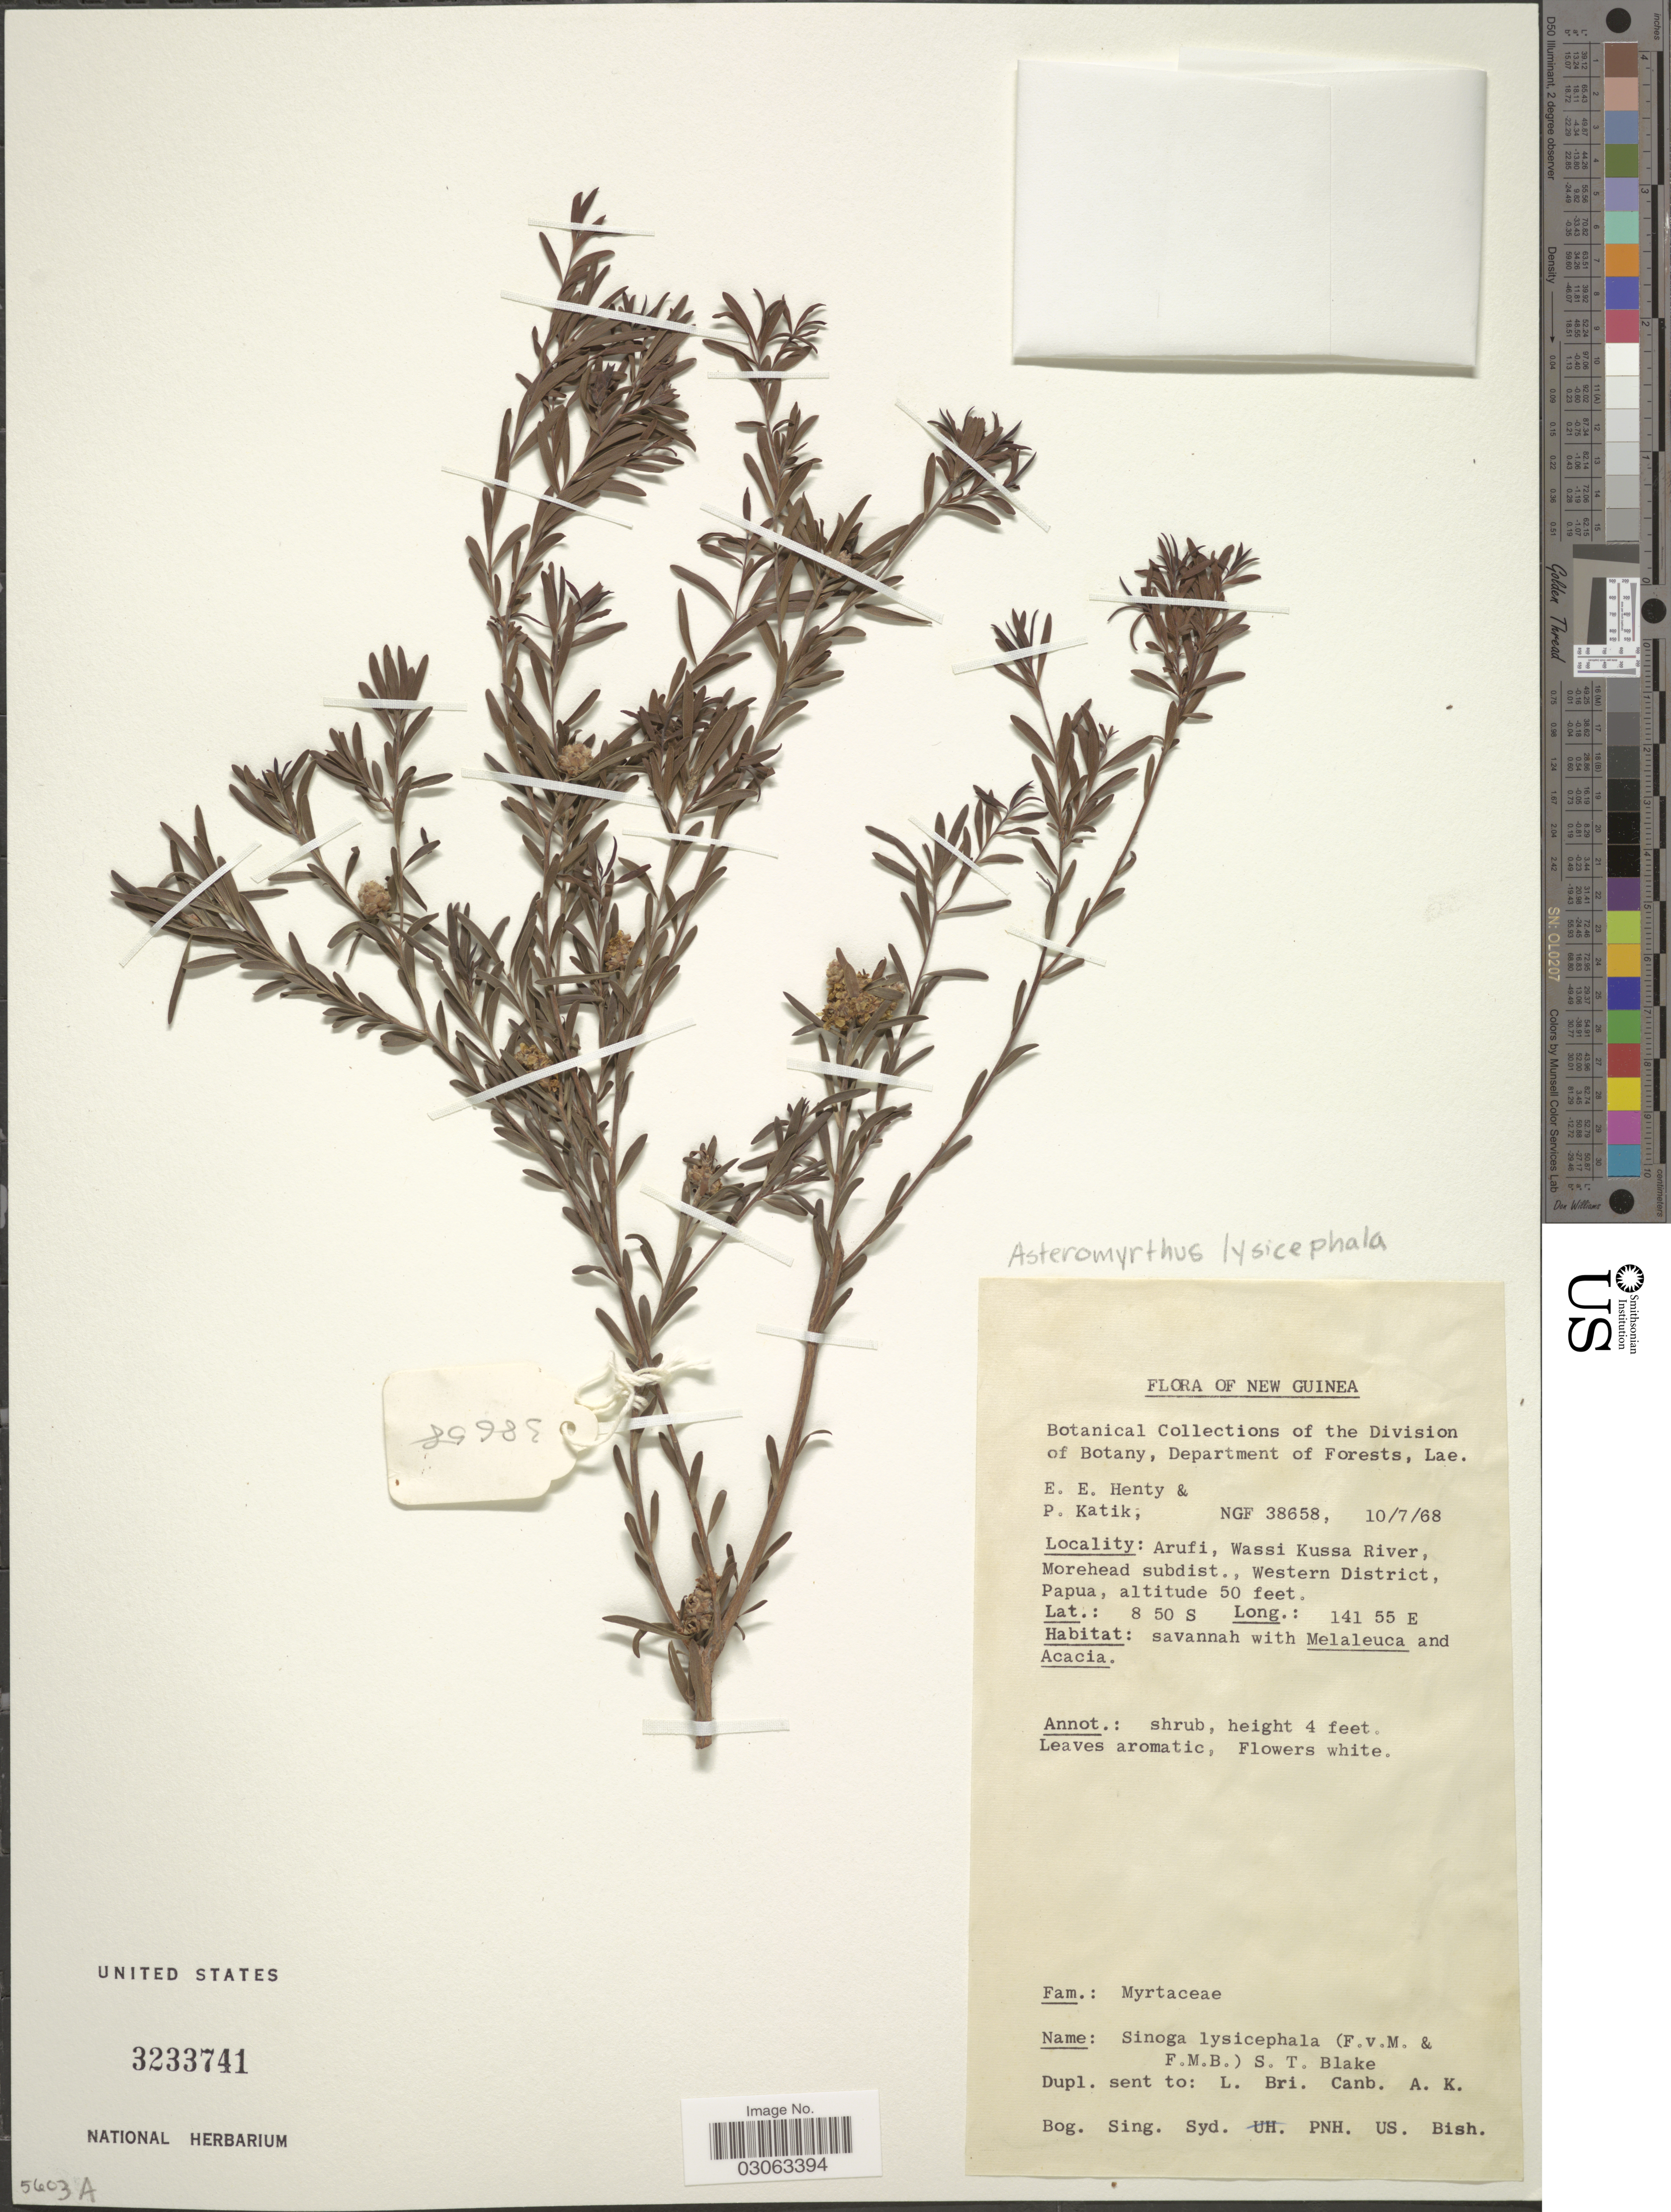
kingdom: Plantae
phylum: Tracheophyta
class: Magnoliopsida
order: Myrtales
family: Myrtaceae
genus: Asteromyrtus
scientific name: Asteromyrtus lysicephala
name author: (F. Muell. & F.M. Bailey) Craven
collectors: E. Henty & P. Katik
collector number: NGF 38658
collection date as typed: Transcribed d/m/y: 10/7/68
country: Papua New Guinea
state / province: Manus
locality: New Guinea. Arufi, Wassi Kussa River, Morehead subdist., Western District, Papua.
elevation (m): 15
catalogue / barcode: US 3233741